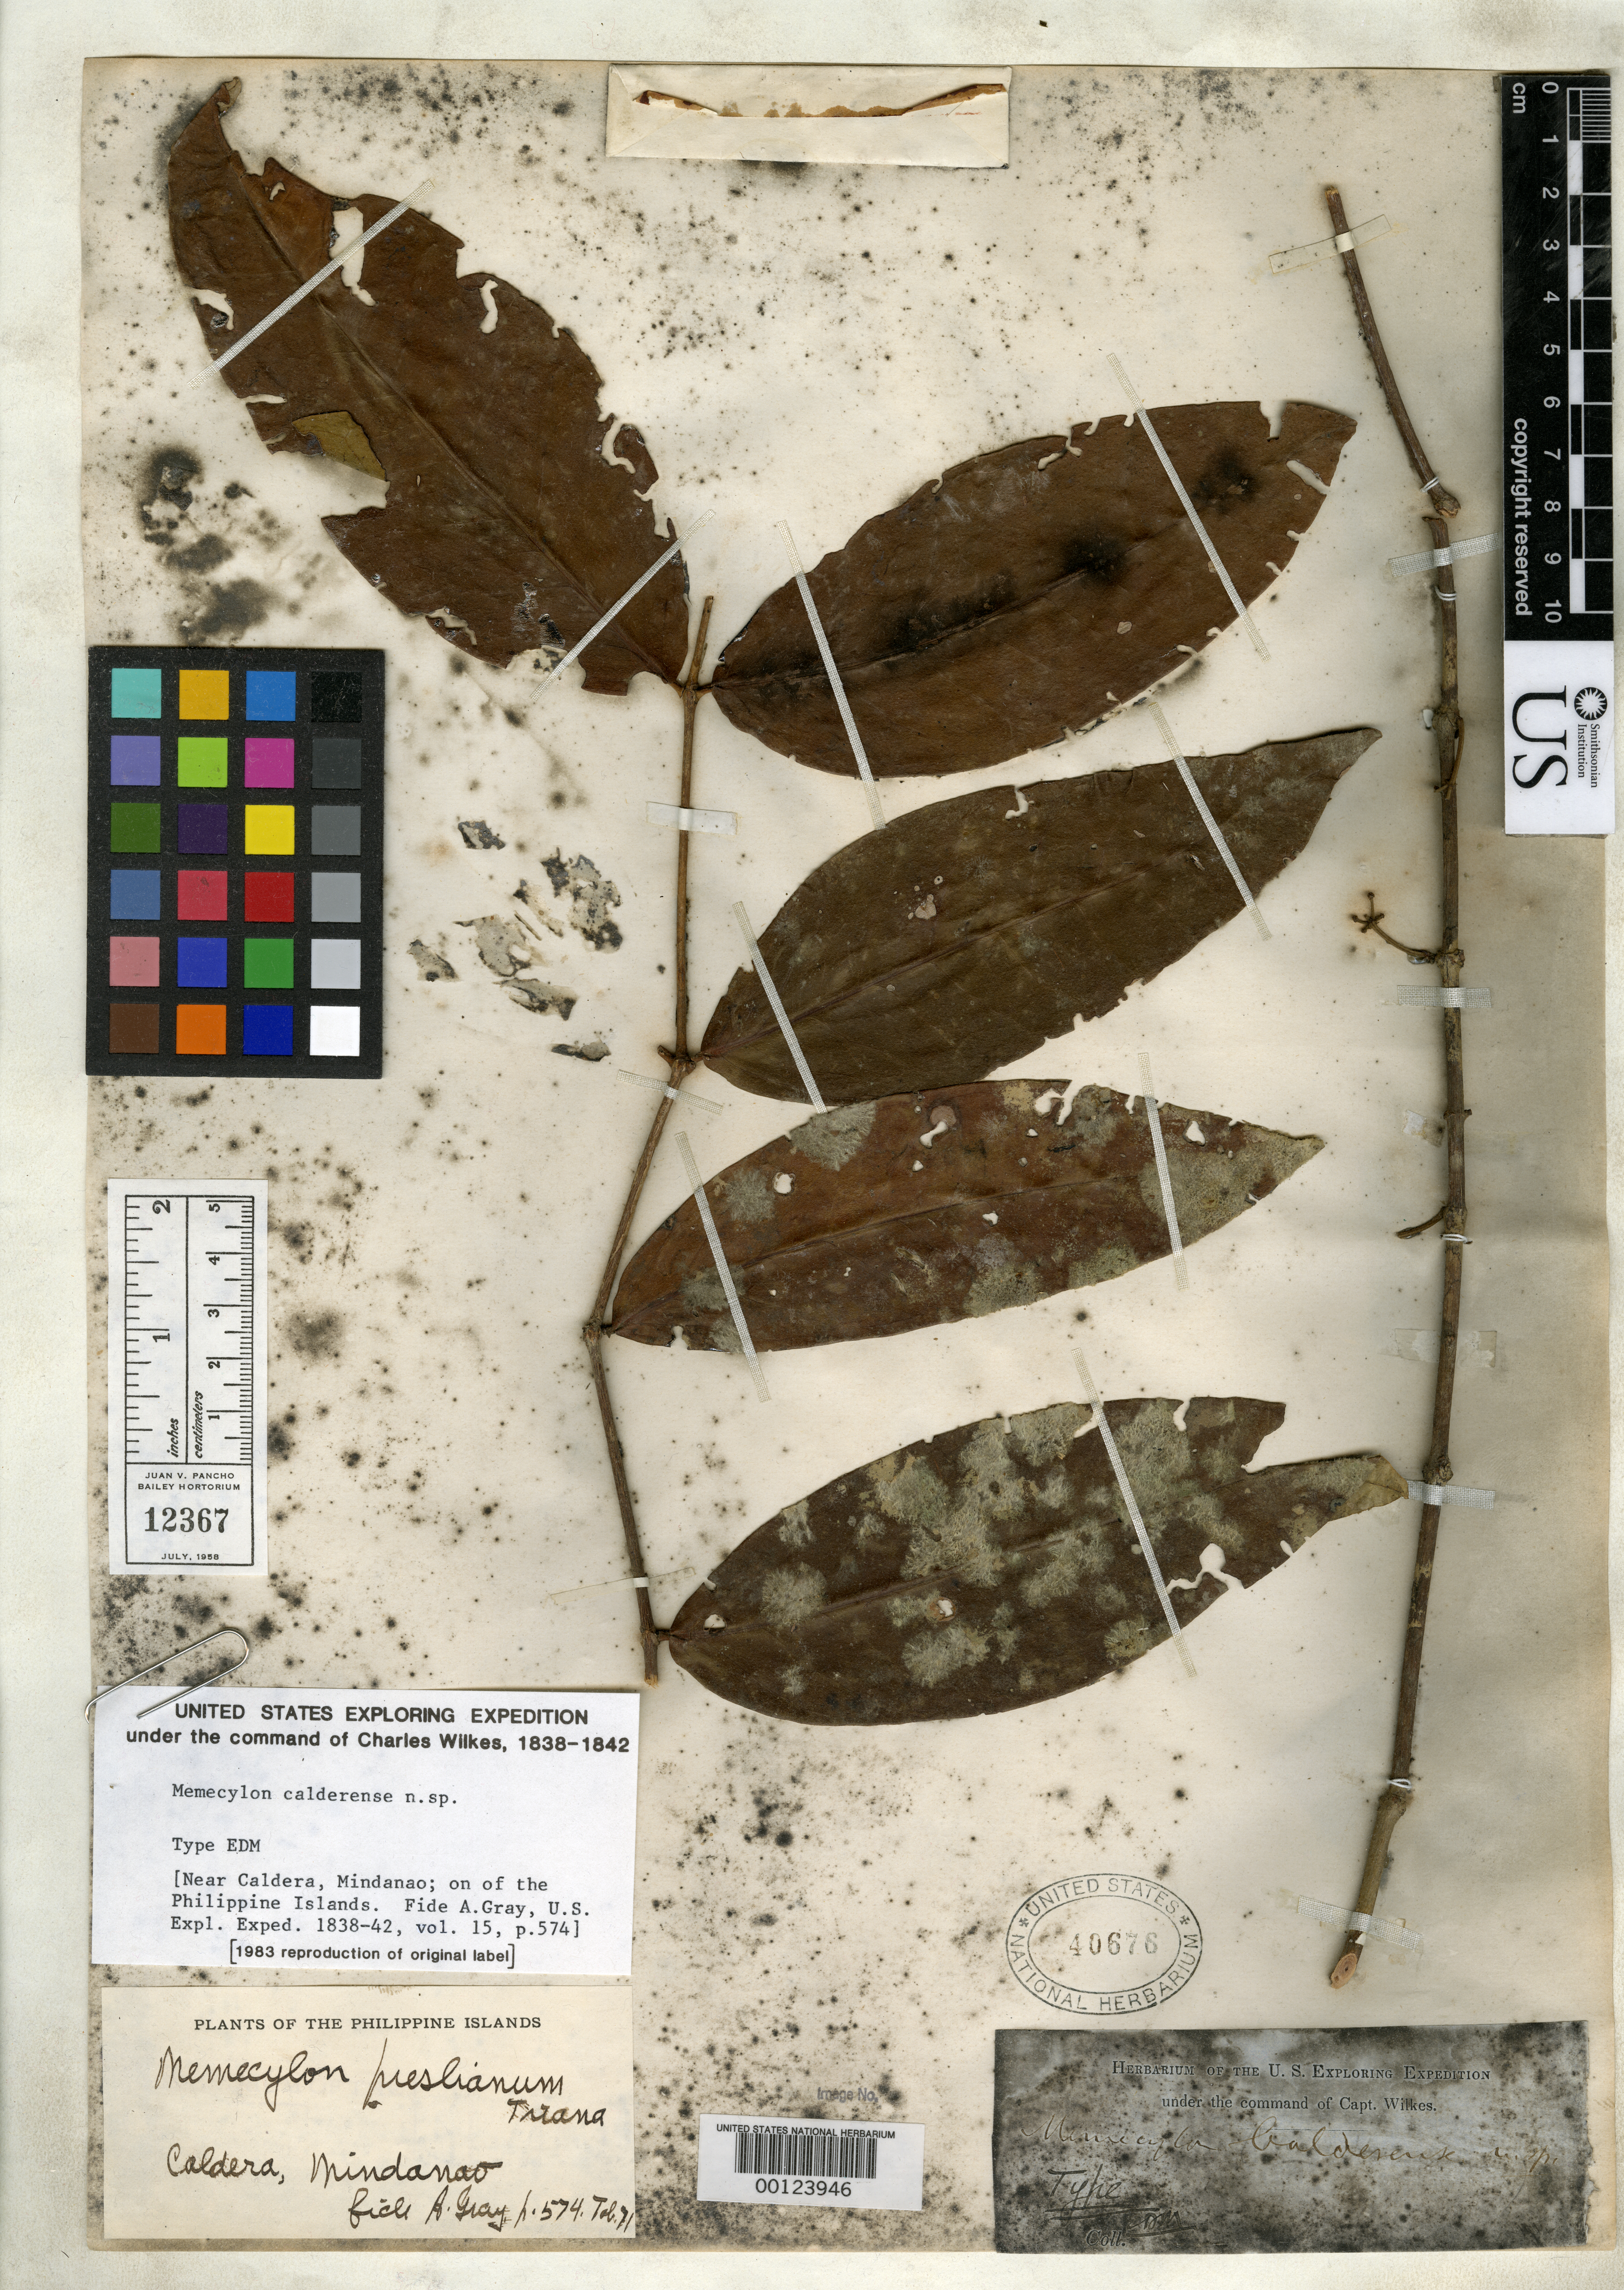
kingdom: Plantae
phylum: Tracheophyta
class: Magnoliopsida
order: Myrtales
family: Melastomataceae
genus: Memecylon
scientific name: Memecylon calderense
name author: A. Gray in Wilkes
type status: Type Collection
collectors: Wilkes Explor. Exped.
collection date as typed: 1838 to -- --- 1842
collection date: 1838/1842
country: Philippines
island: Mindanao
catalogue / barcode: US 40676